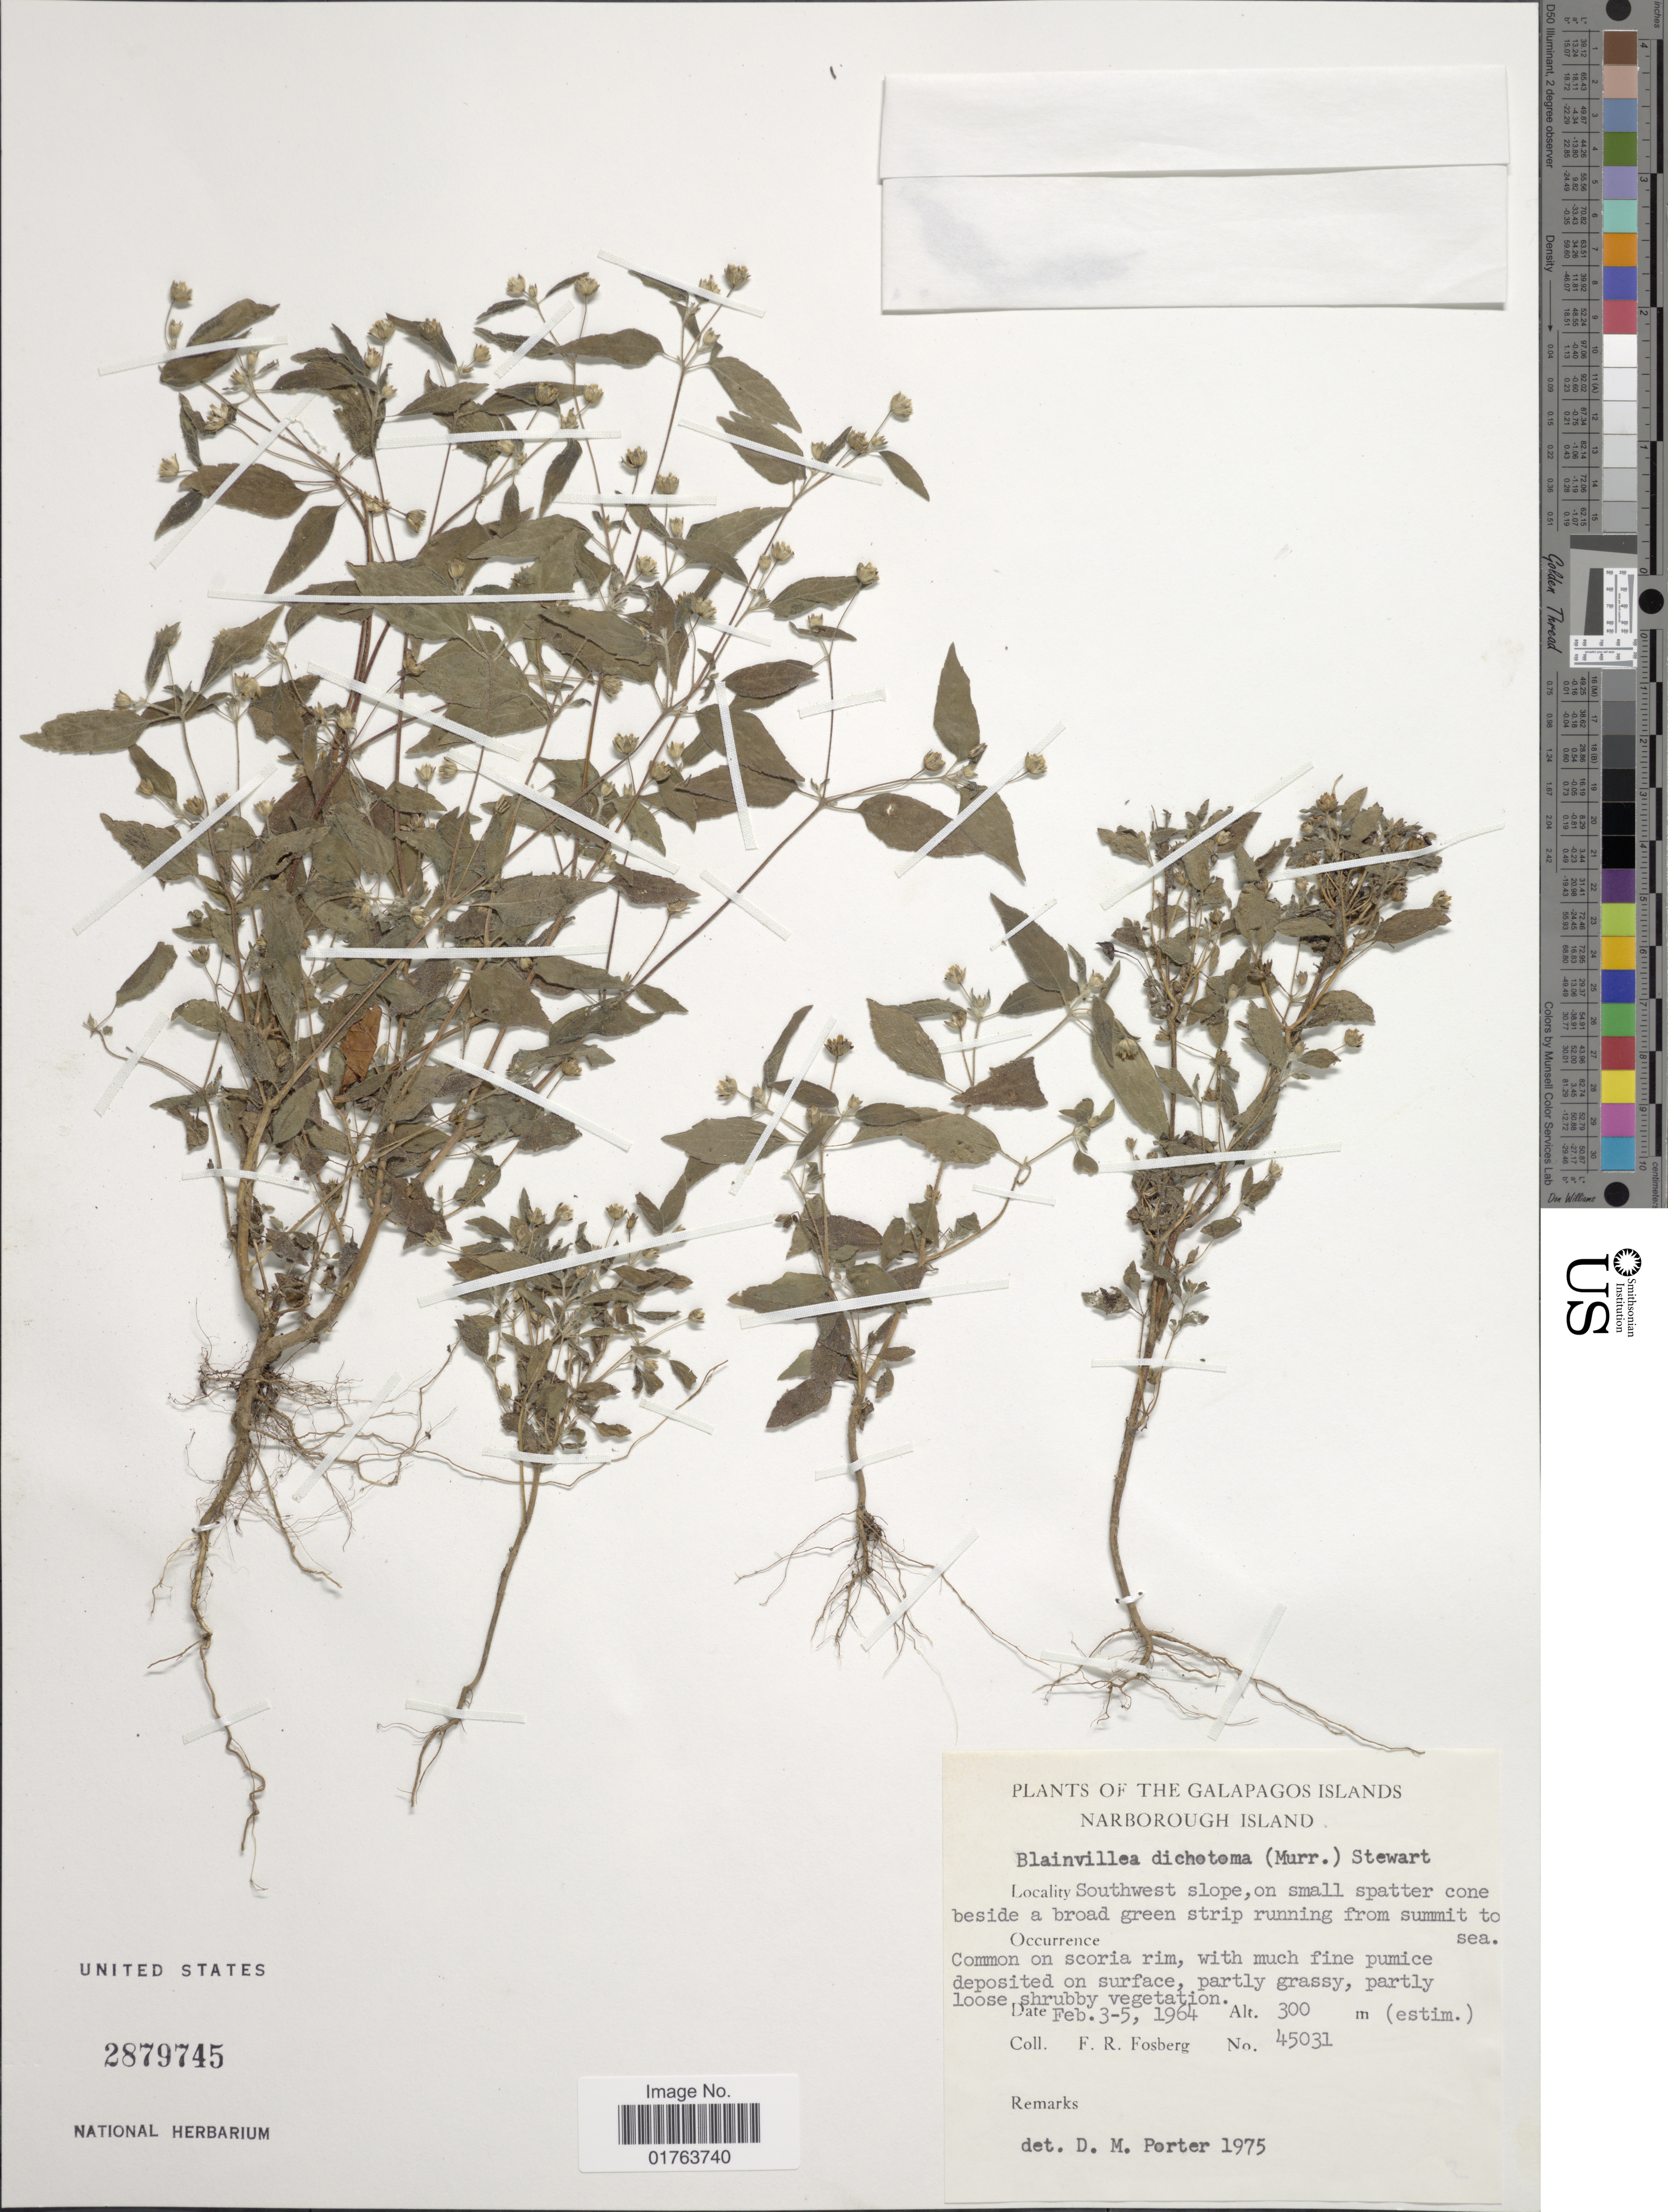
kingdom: Plantae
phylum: Tracheophyta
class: Magnoliopsida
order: Asterales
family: Asteraceae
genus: Blainvillea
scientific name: Blainvillea dichotoma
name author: Cass.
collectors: F. R. Fosberg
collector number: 45031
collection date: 1964-02-03/1964-02-05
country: Ecuador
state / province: Colón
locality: The Galapagos Islands, Narborough Island, Southwest slope, on small spatter cone beside a broad green strip running from summit to sea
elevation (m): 300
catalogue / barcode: US 2879745